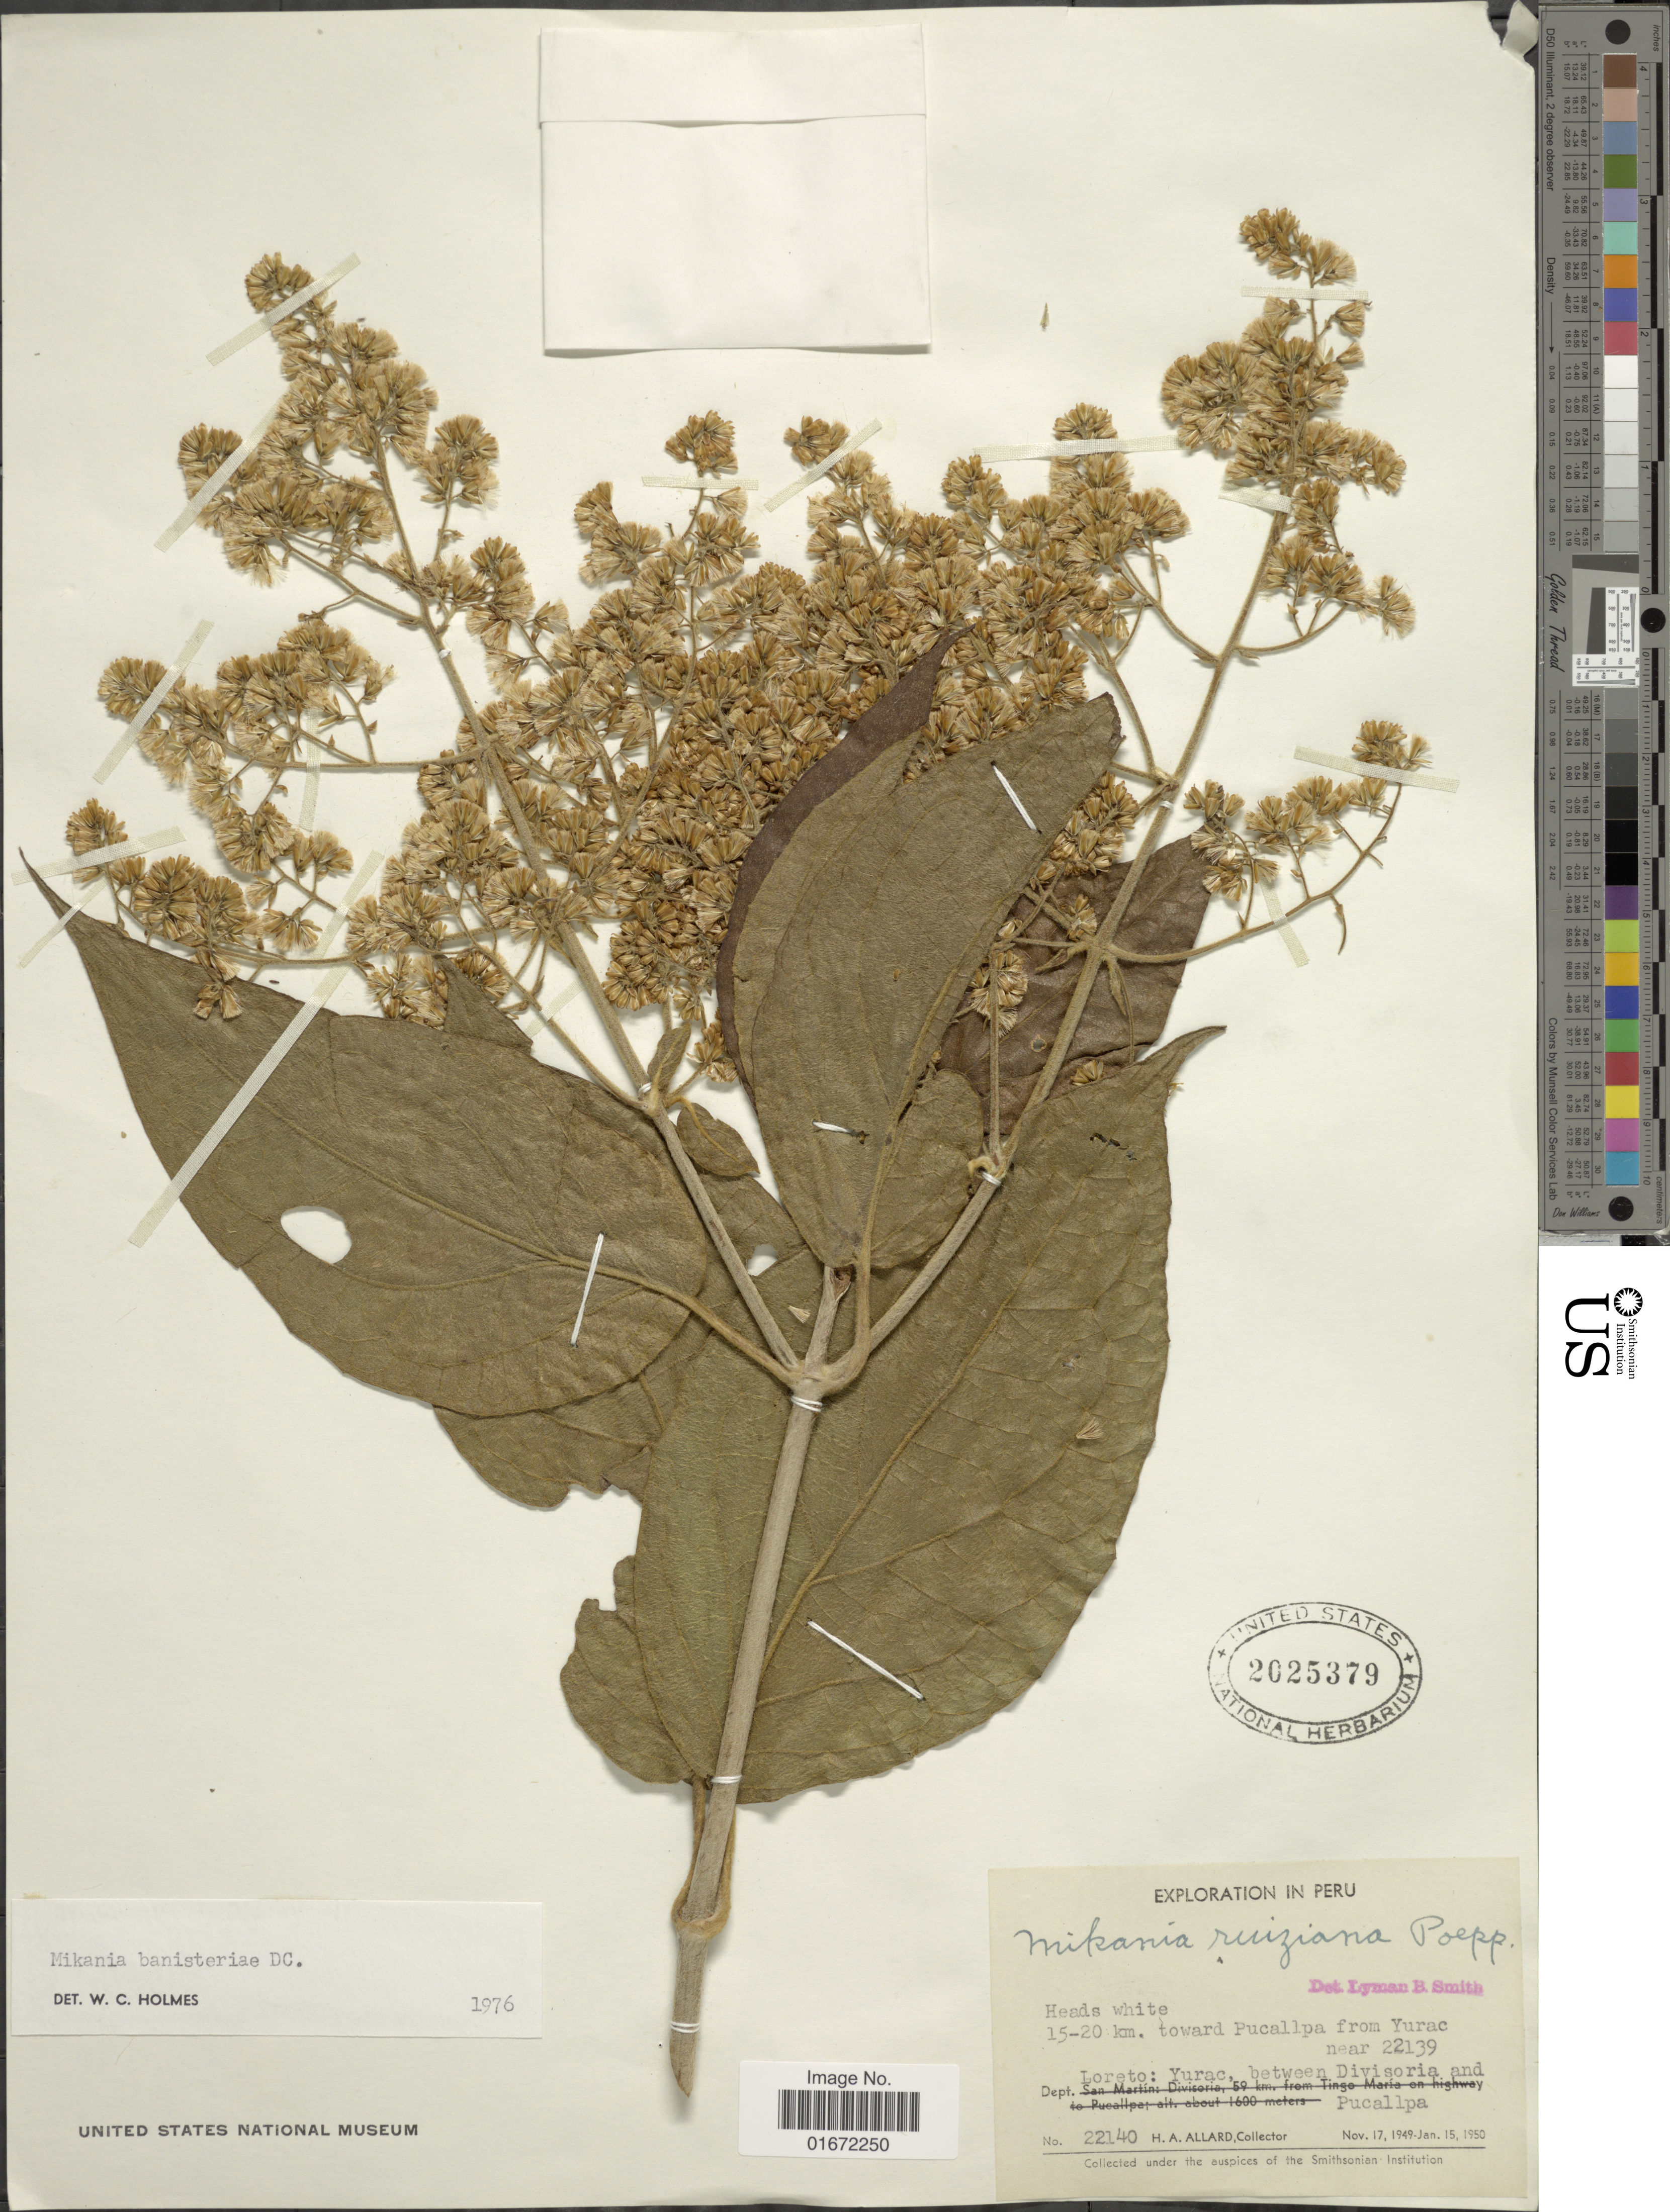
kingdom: Plantae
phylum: Tracheophyta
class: Magnoliopsida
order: Asterales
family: Asteraceae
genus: Mikania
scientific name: Mikania banisteriae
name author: DC.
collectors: H. A. Allard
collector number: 22140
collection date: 1949-11-17/1950-01-15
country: Peru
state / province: Ucayali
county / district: Padre Abad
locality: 15-20 km. toward Pucallpa from Yurac near 22139. Dept. Loreto: Yurac, between Divisoria and Pucallpa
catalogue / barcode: US 2025379